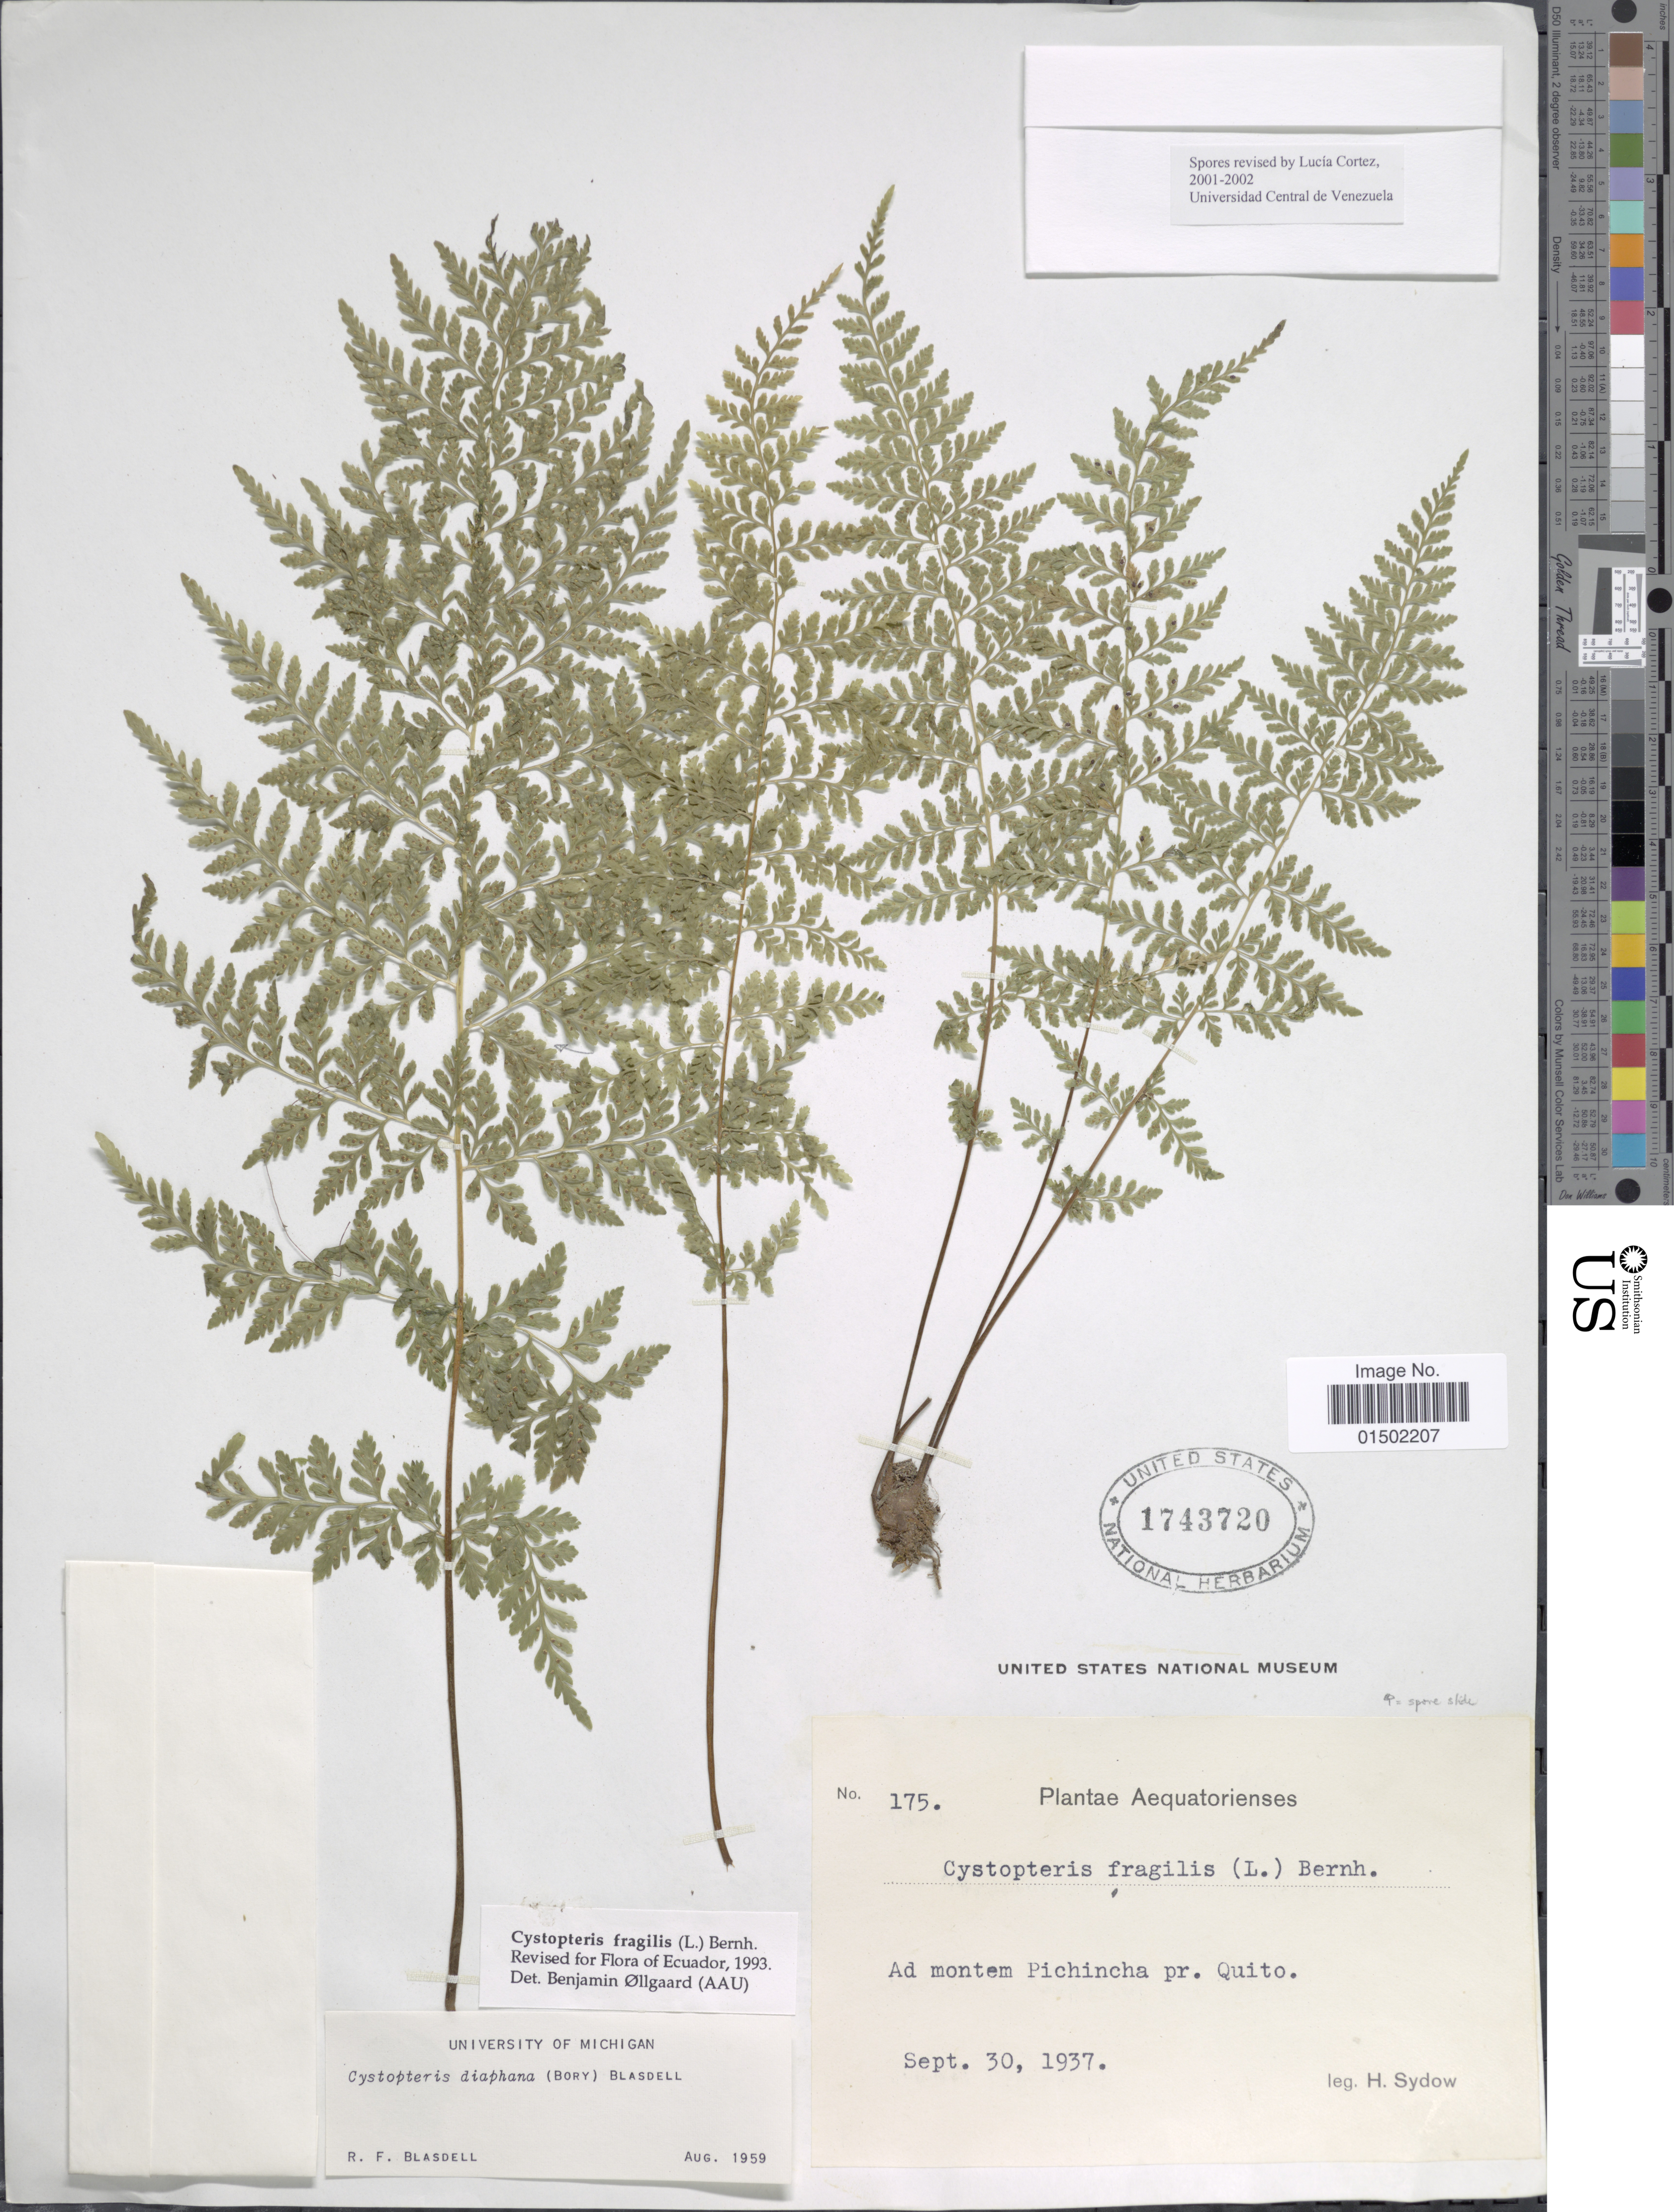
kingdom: Plantae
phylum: Tracheophyta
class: Polypodiopsida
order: Polypodiales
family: Cystopteridaceae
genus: Cystopteris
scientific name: Cystopteris diaphana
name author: (Bory) Blasdell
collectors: H. Sydow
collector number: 175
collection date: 1937-09-30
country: Ecuador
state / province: Pichincha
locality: Quito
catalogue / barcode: US 1743720